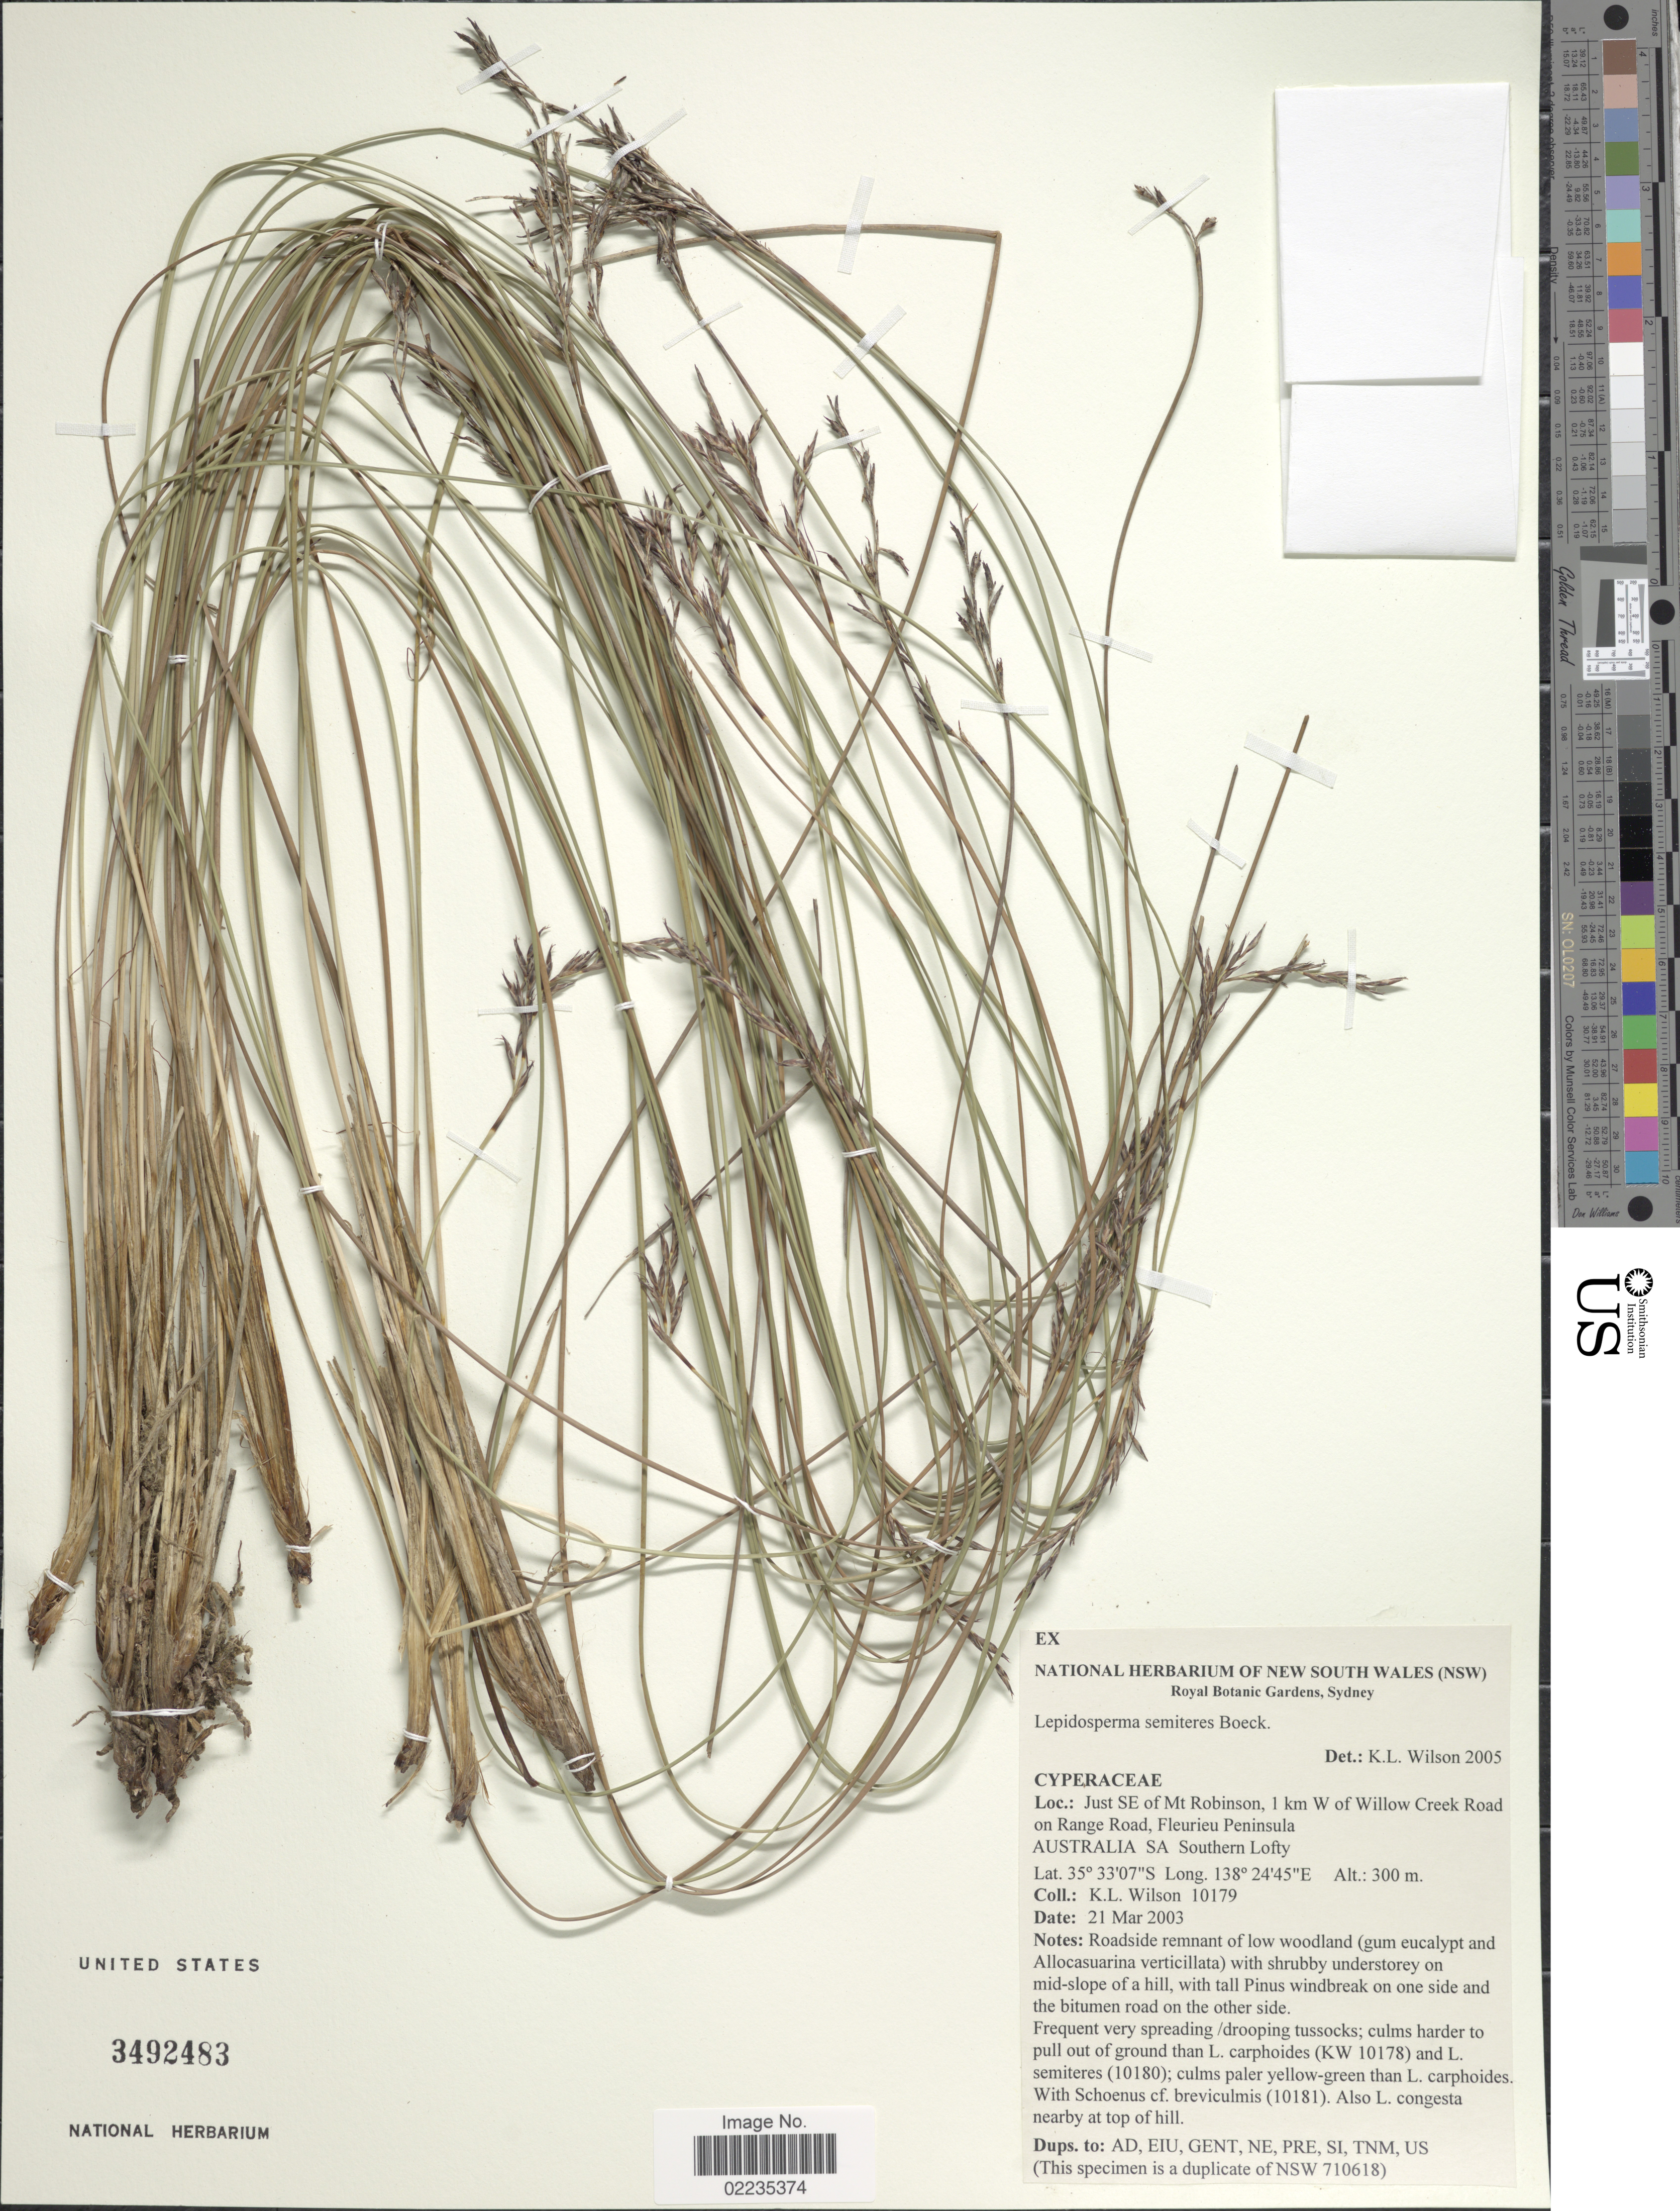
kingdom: Plantae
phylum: Tracheophyta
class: Liliopsida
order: Poales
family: Cyperaceae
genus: Lepidosperma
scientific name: Lepidosperma semiteres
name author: Boeckeler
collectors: K. L. Wilson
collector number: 10179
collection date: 2003-03-21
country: Australia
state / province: South Australia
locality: Just SE of Mt Robinson, 1 km W of Willow Creek Road on Range Road, Fleurieu Peninsula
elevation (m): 300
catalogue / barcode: US 3492483